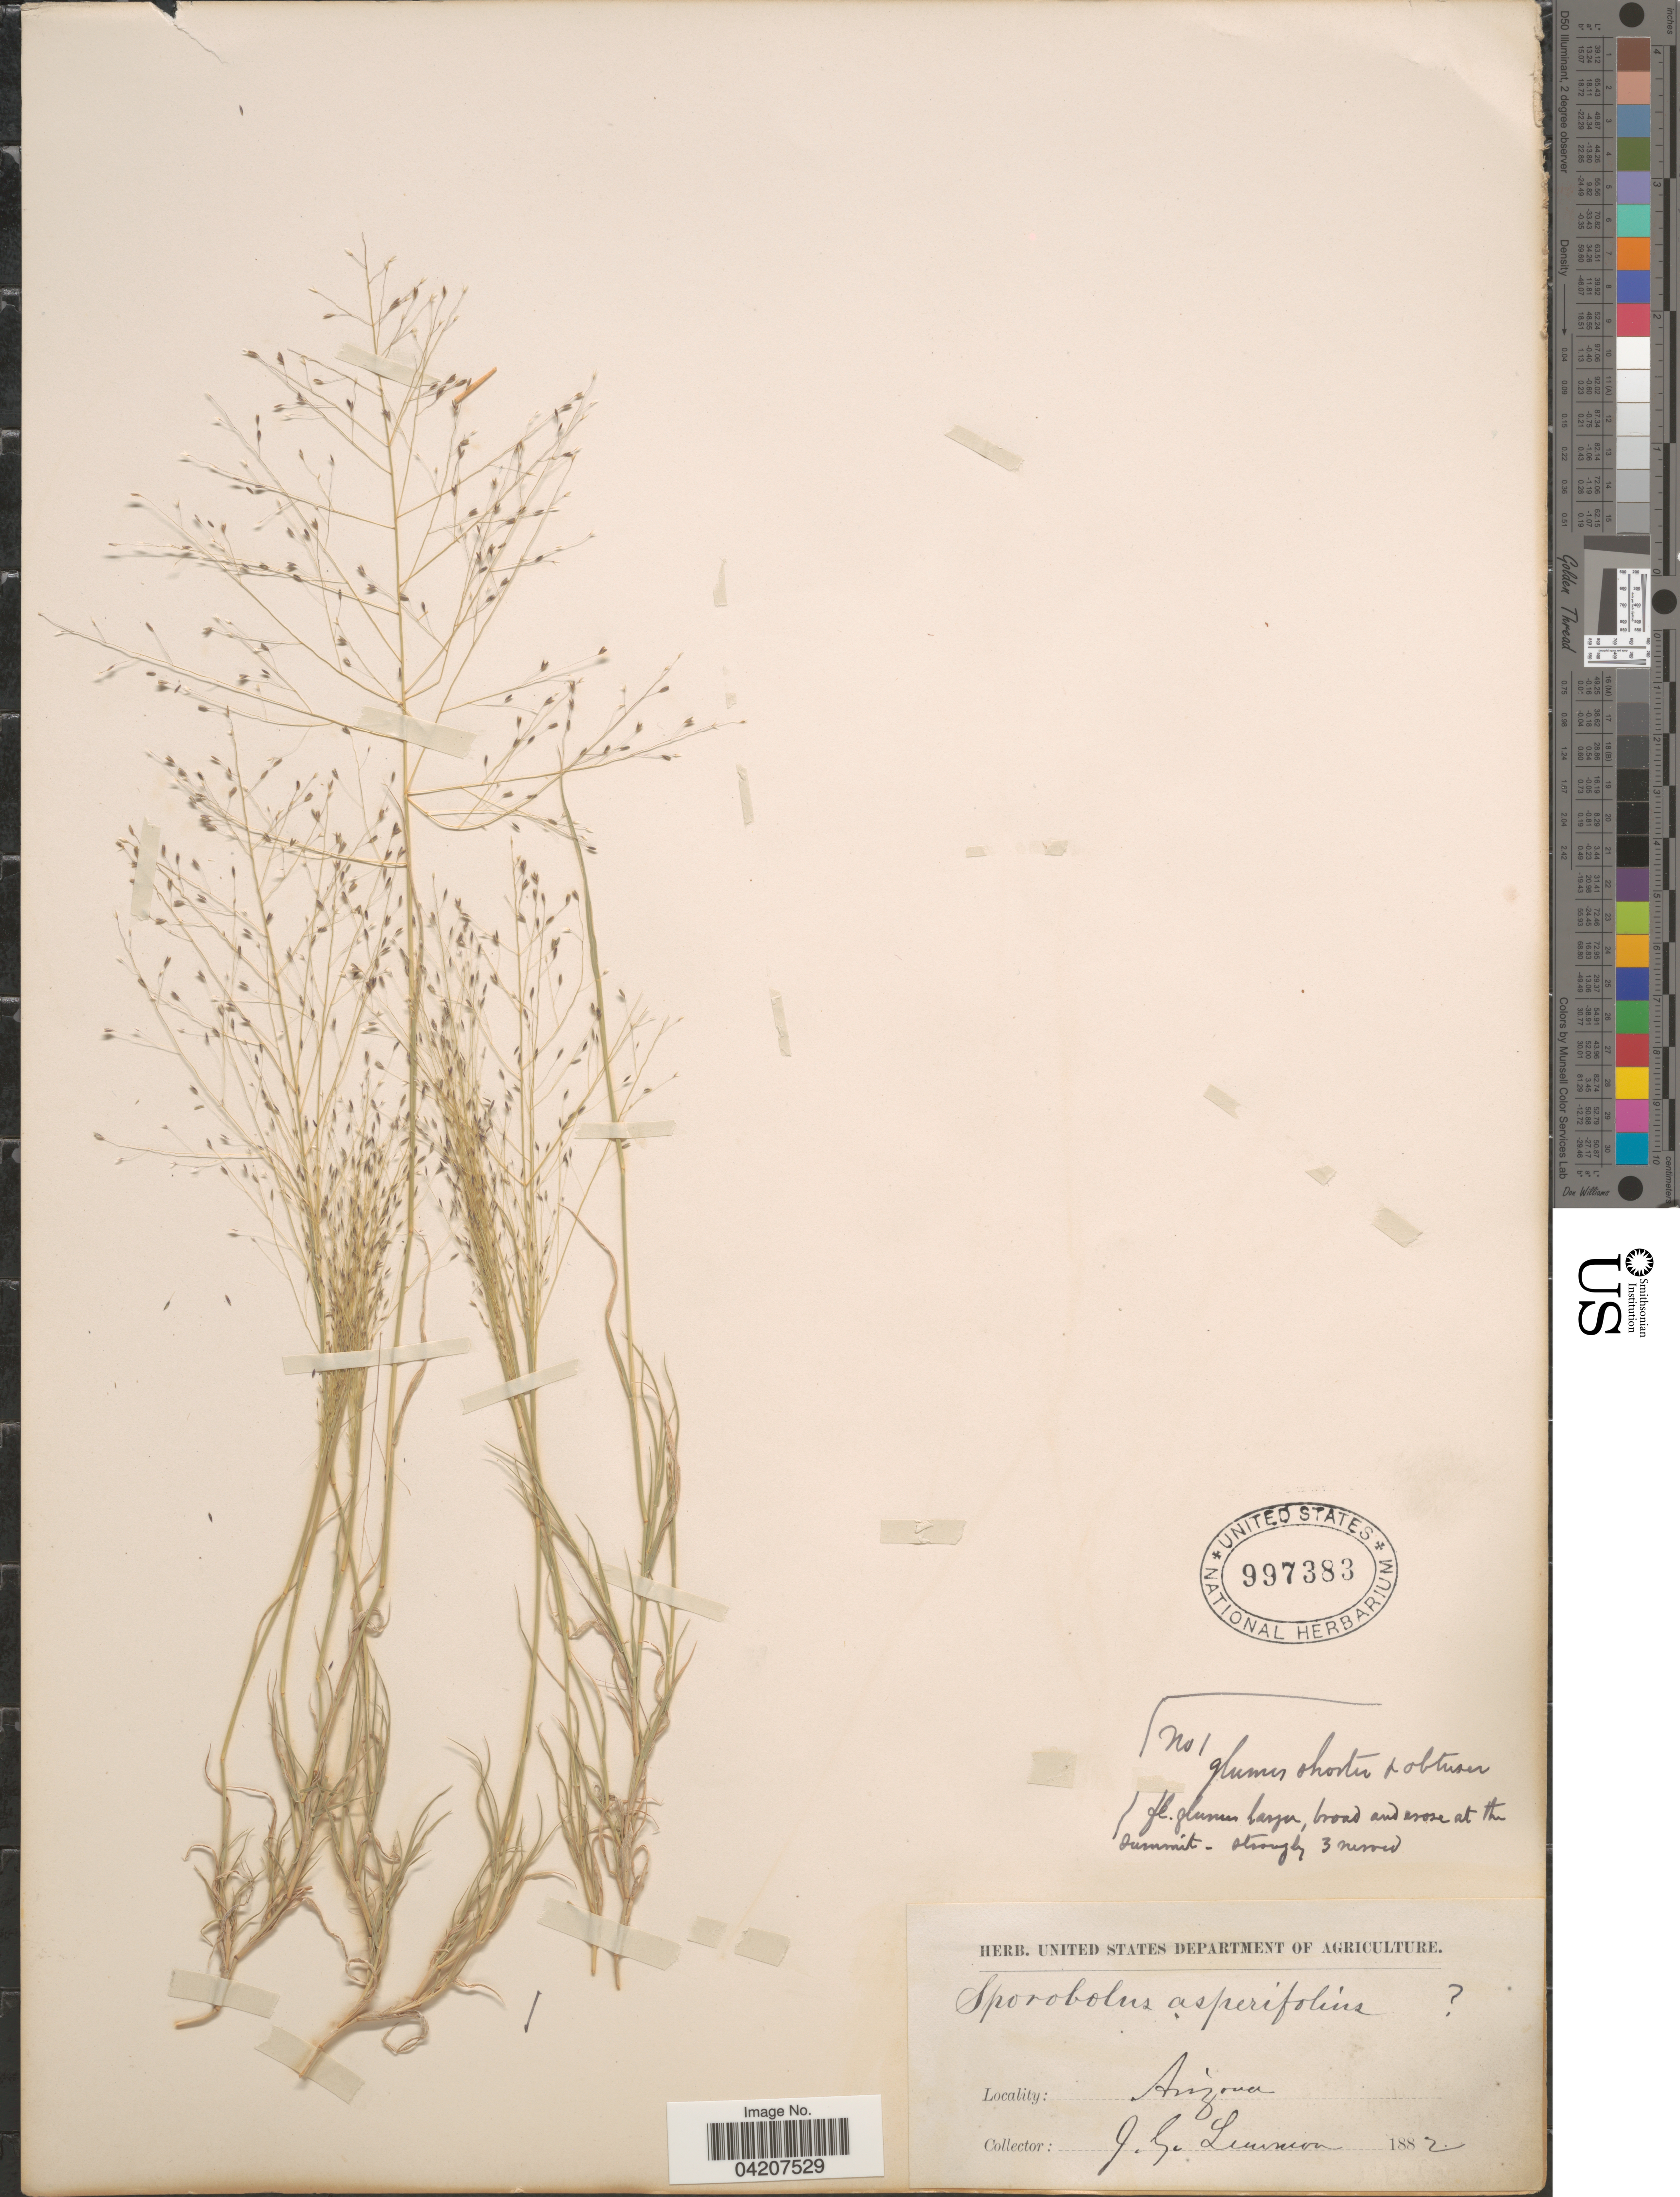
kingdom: Plantae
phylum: Tracheophyta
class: Liliopsida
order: Poales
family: Poaceae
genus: Muhlenbergia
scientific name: Muhlenbergia arenacea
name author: (Buckley) Hitchc.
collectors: J. Lemmon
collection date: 1882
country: United States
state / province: Arizona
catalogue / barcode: US 997383